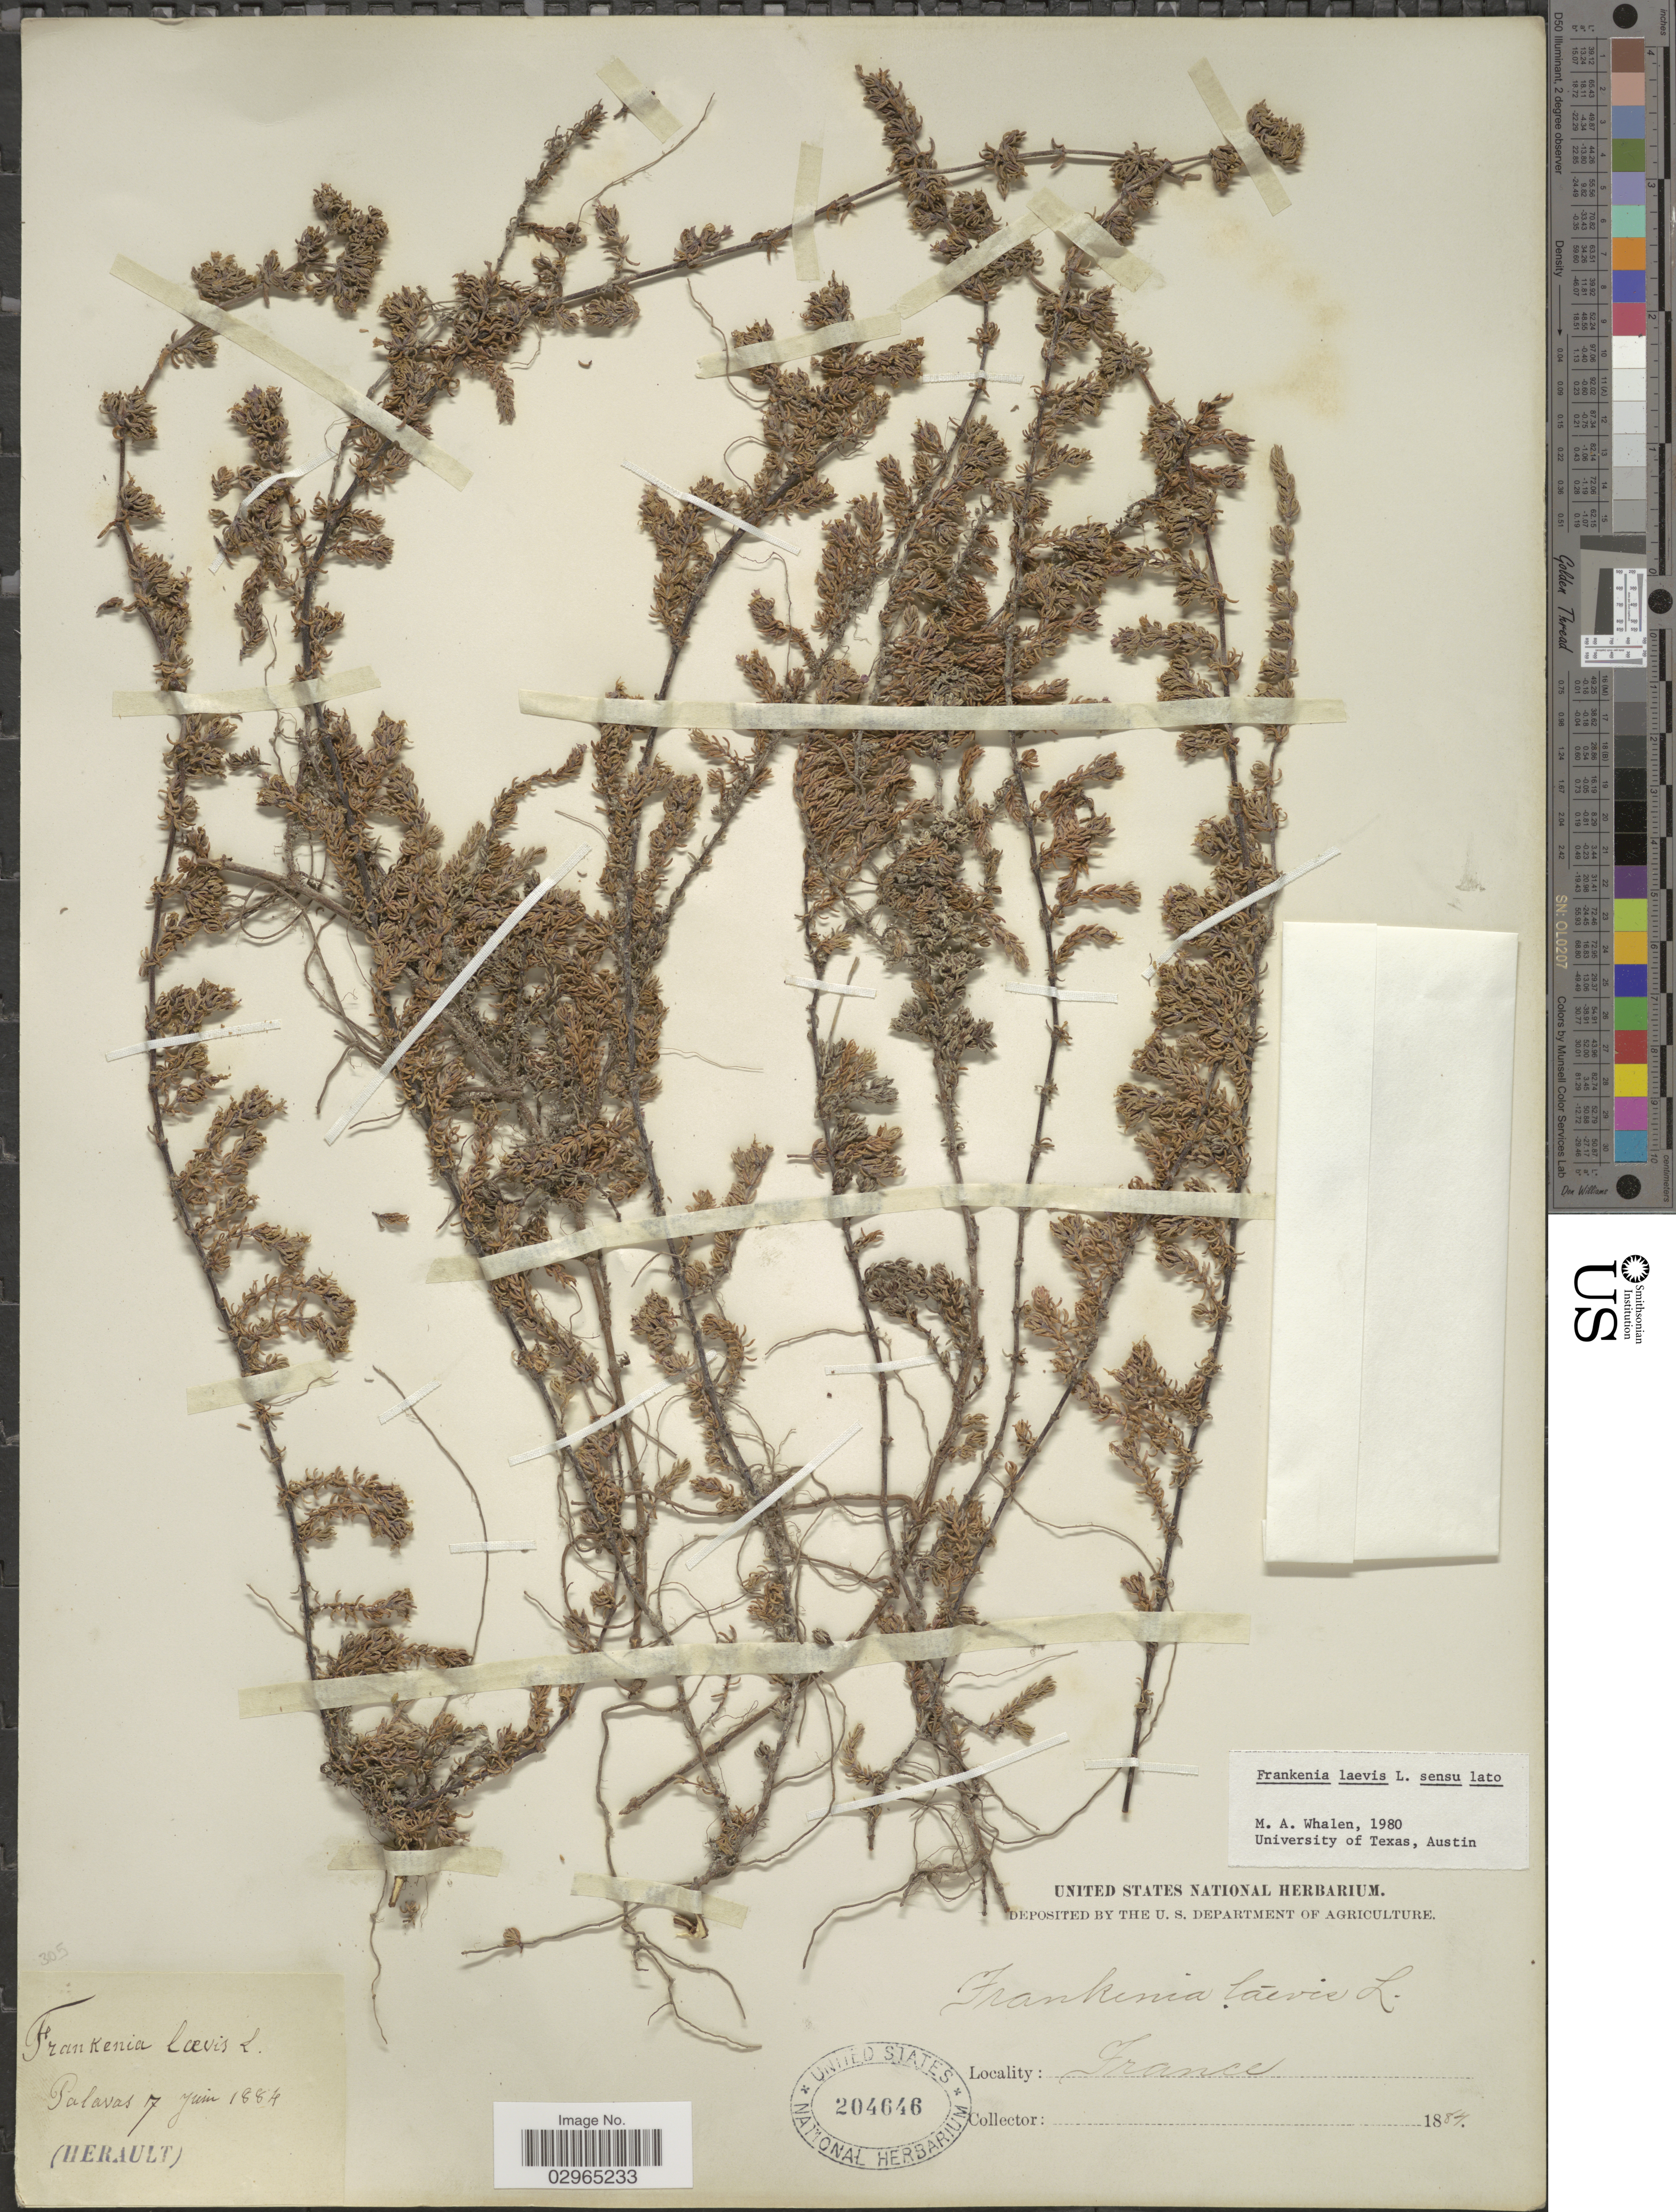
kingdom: Plantae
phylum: Tracheophyta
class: Magnoliopsida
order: Caryophyllales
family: Frankeniaceae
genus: Frankenia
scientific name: Frankenia laevis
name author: L.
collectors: U.S. National Herbarium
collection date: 1884-06-07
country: France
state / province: Occitanie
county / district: Hérault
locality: Palavas. (Herault).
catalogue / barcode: US 204646